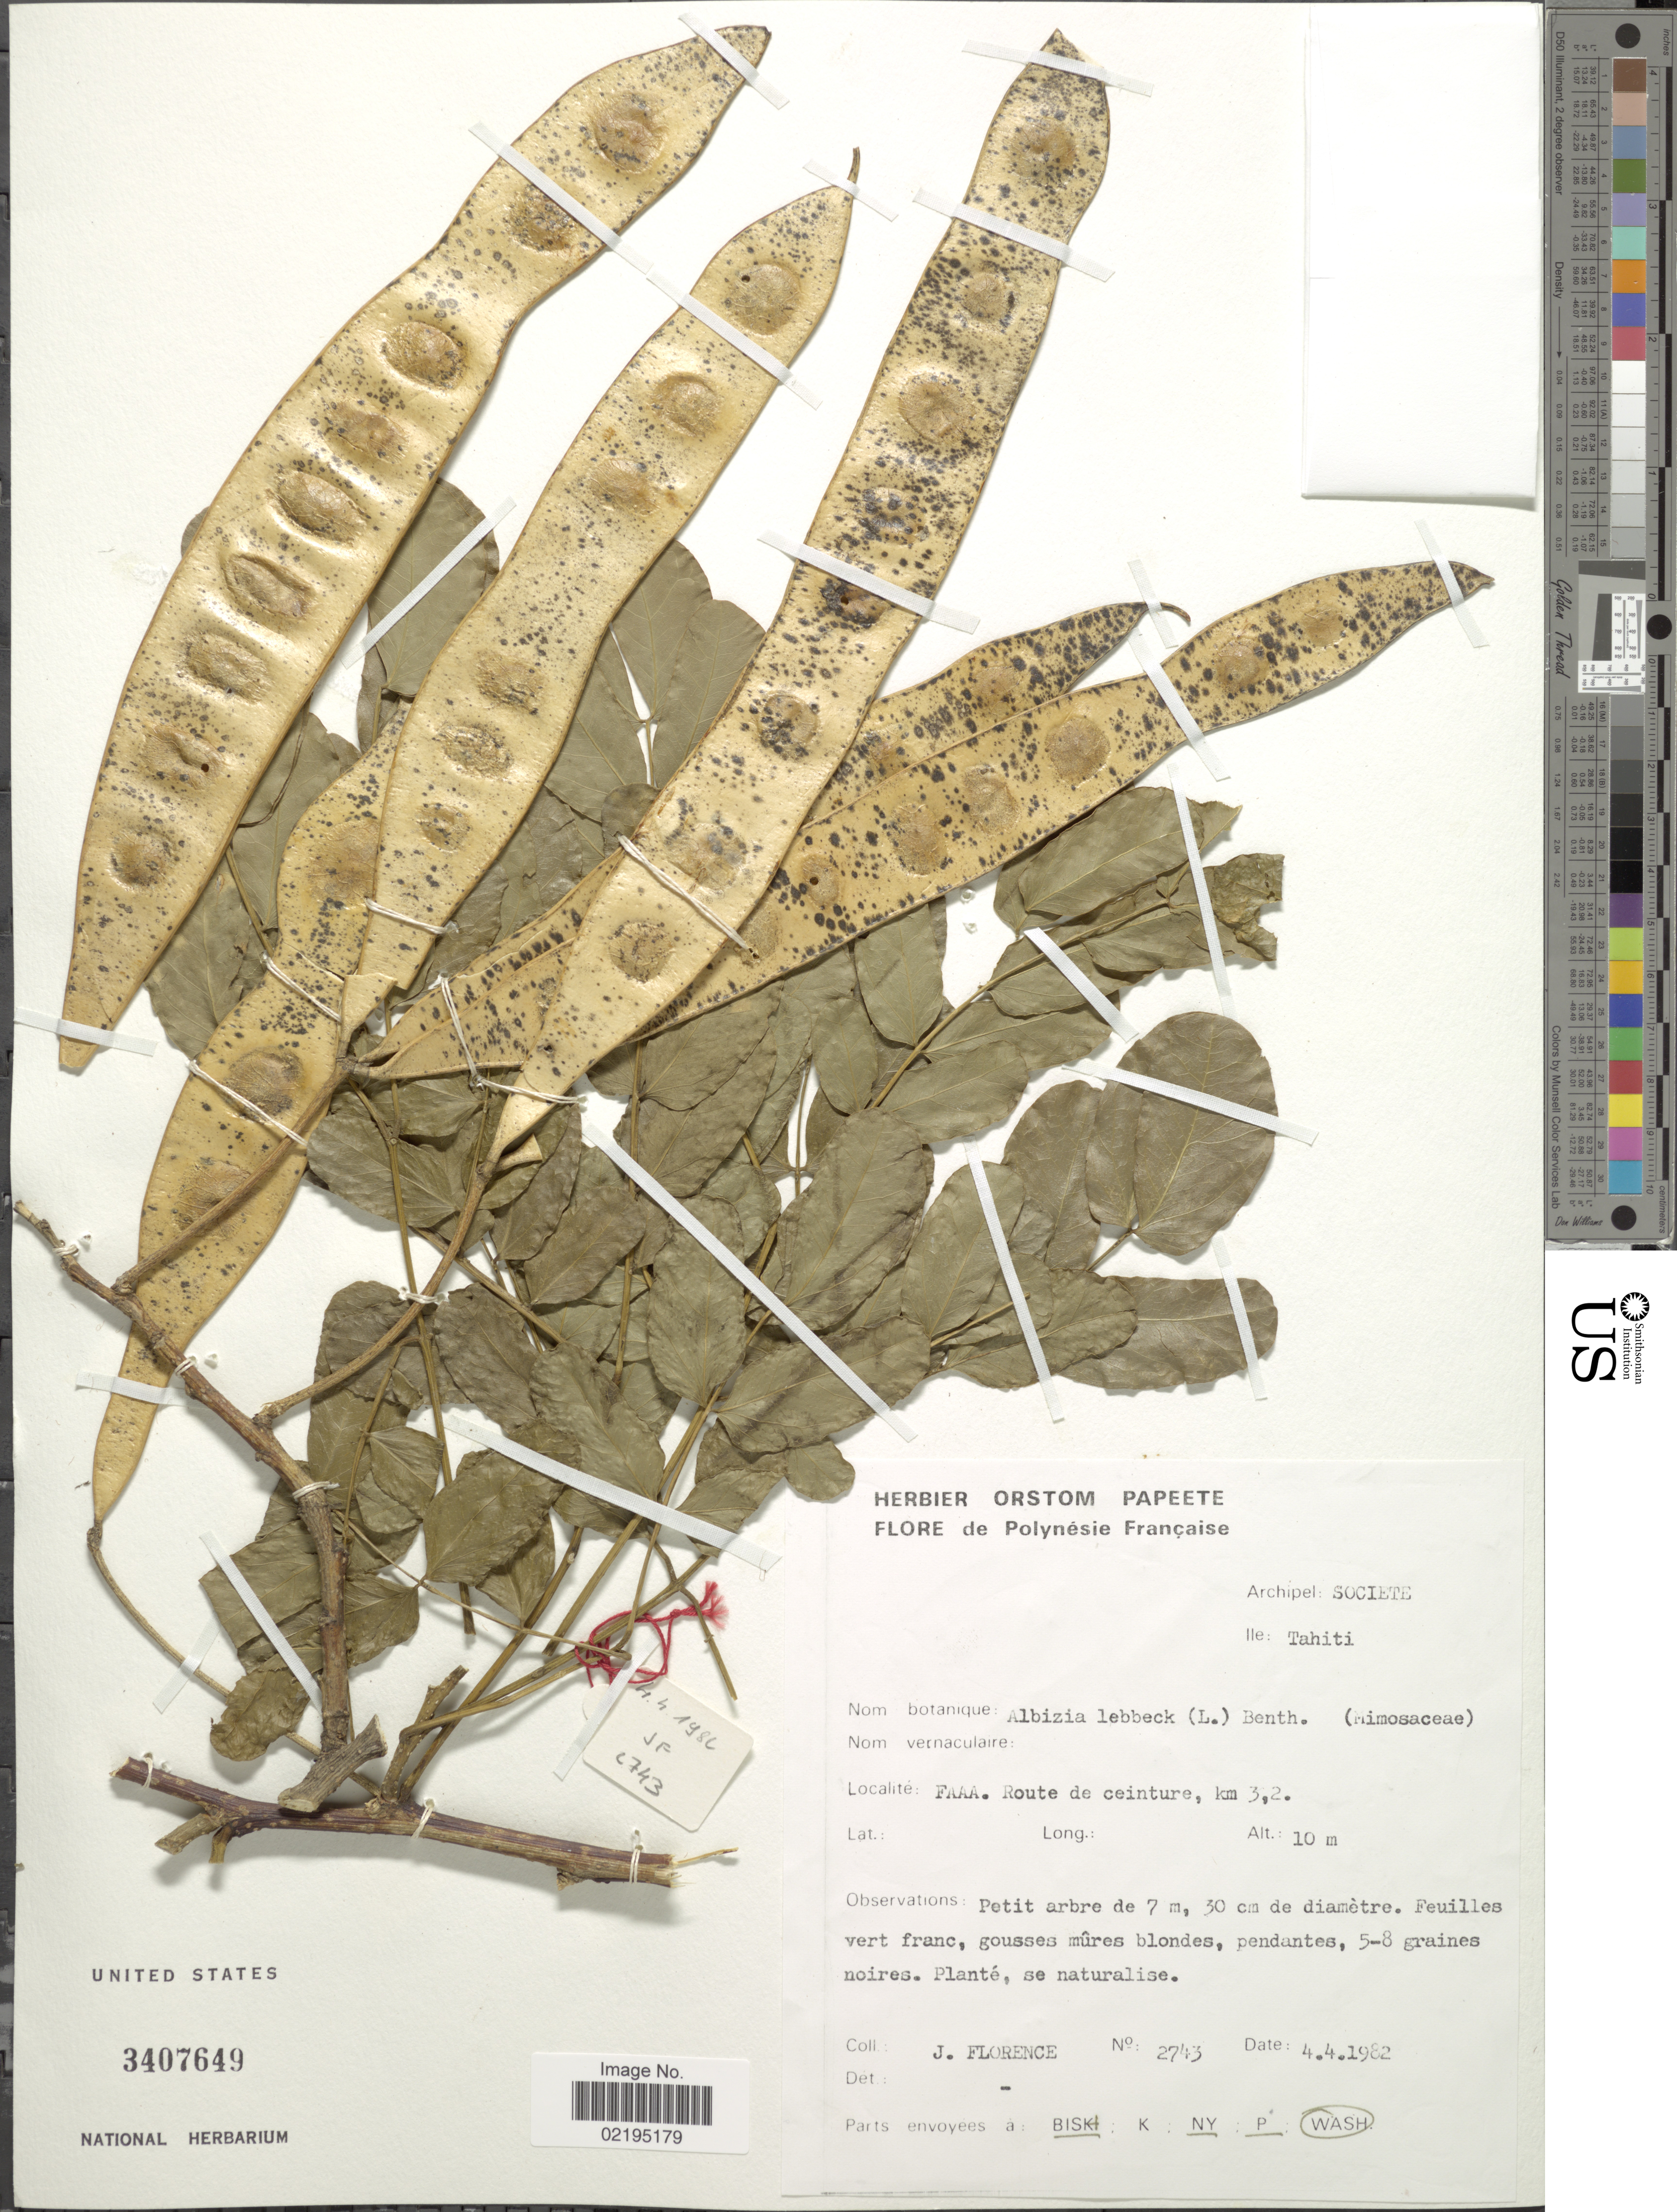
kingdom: Plantae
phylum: Tracheophyta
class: Magnoliopsida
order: Fabales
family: Fabaceae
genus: Albizia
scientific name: Albizia lebbeck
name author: (L.) Benth.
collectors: J. Florence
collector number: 2743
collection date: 1982-04-04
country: French Polynesia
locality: FAAA, Route de ceinture, km 3,2, Archipel: Societe, Ile: Tahiti.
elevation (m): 10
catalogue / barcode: US 3407649